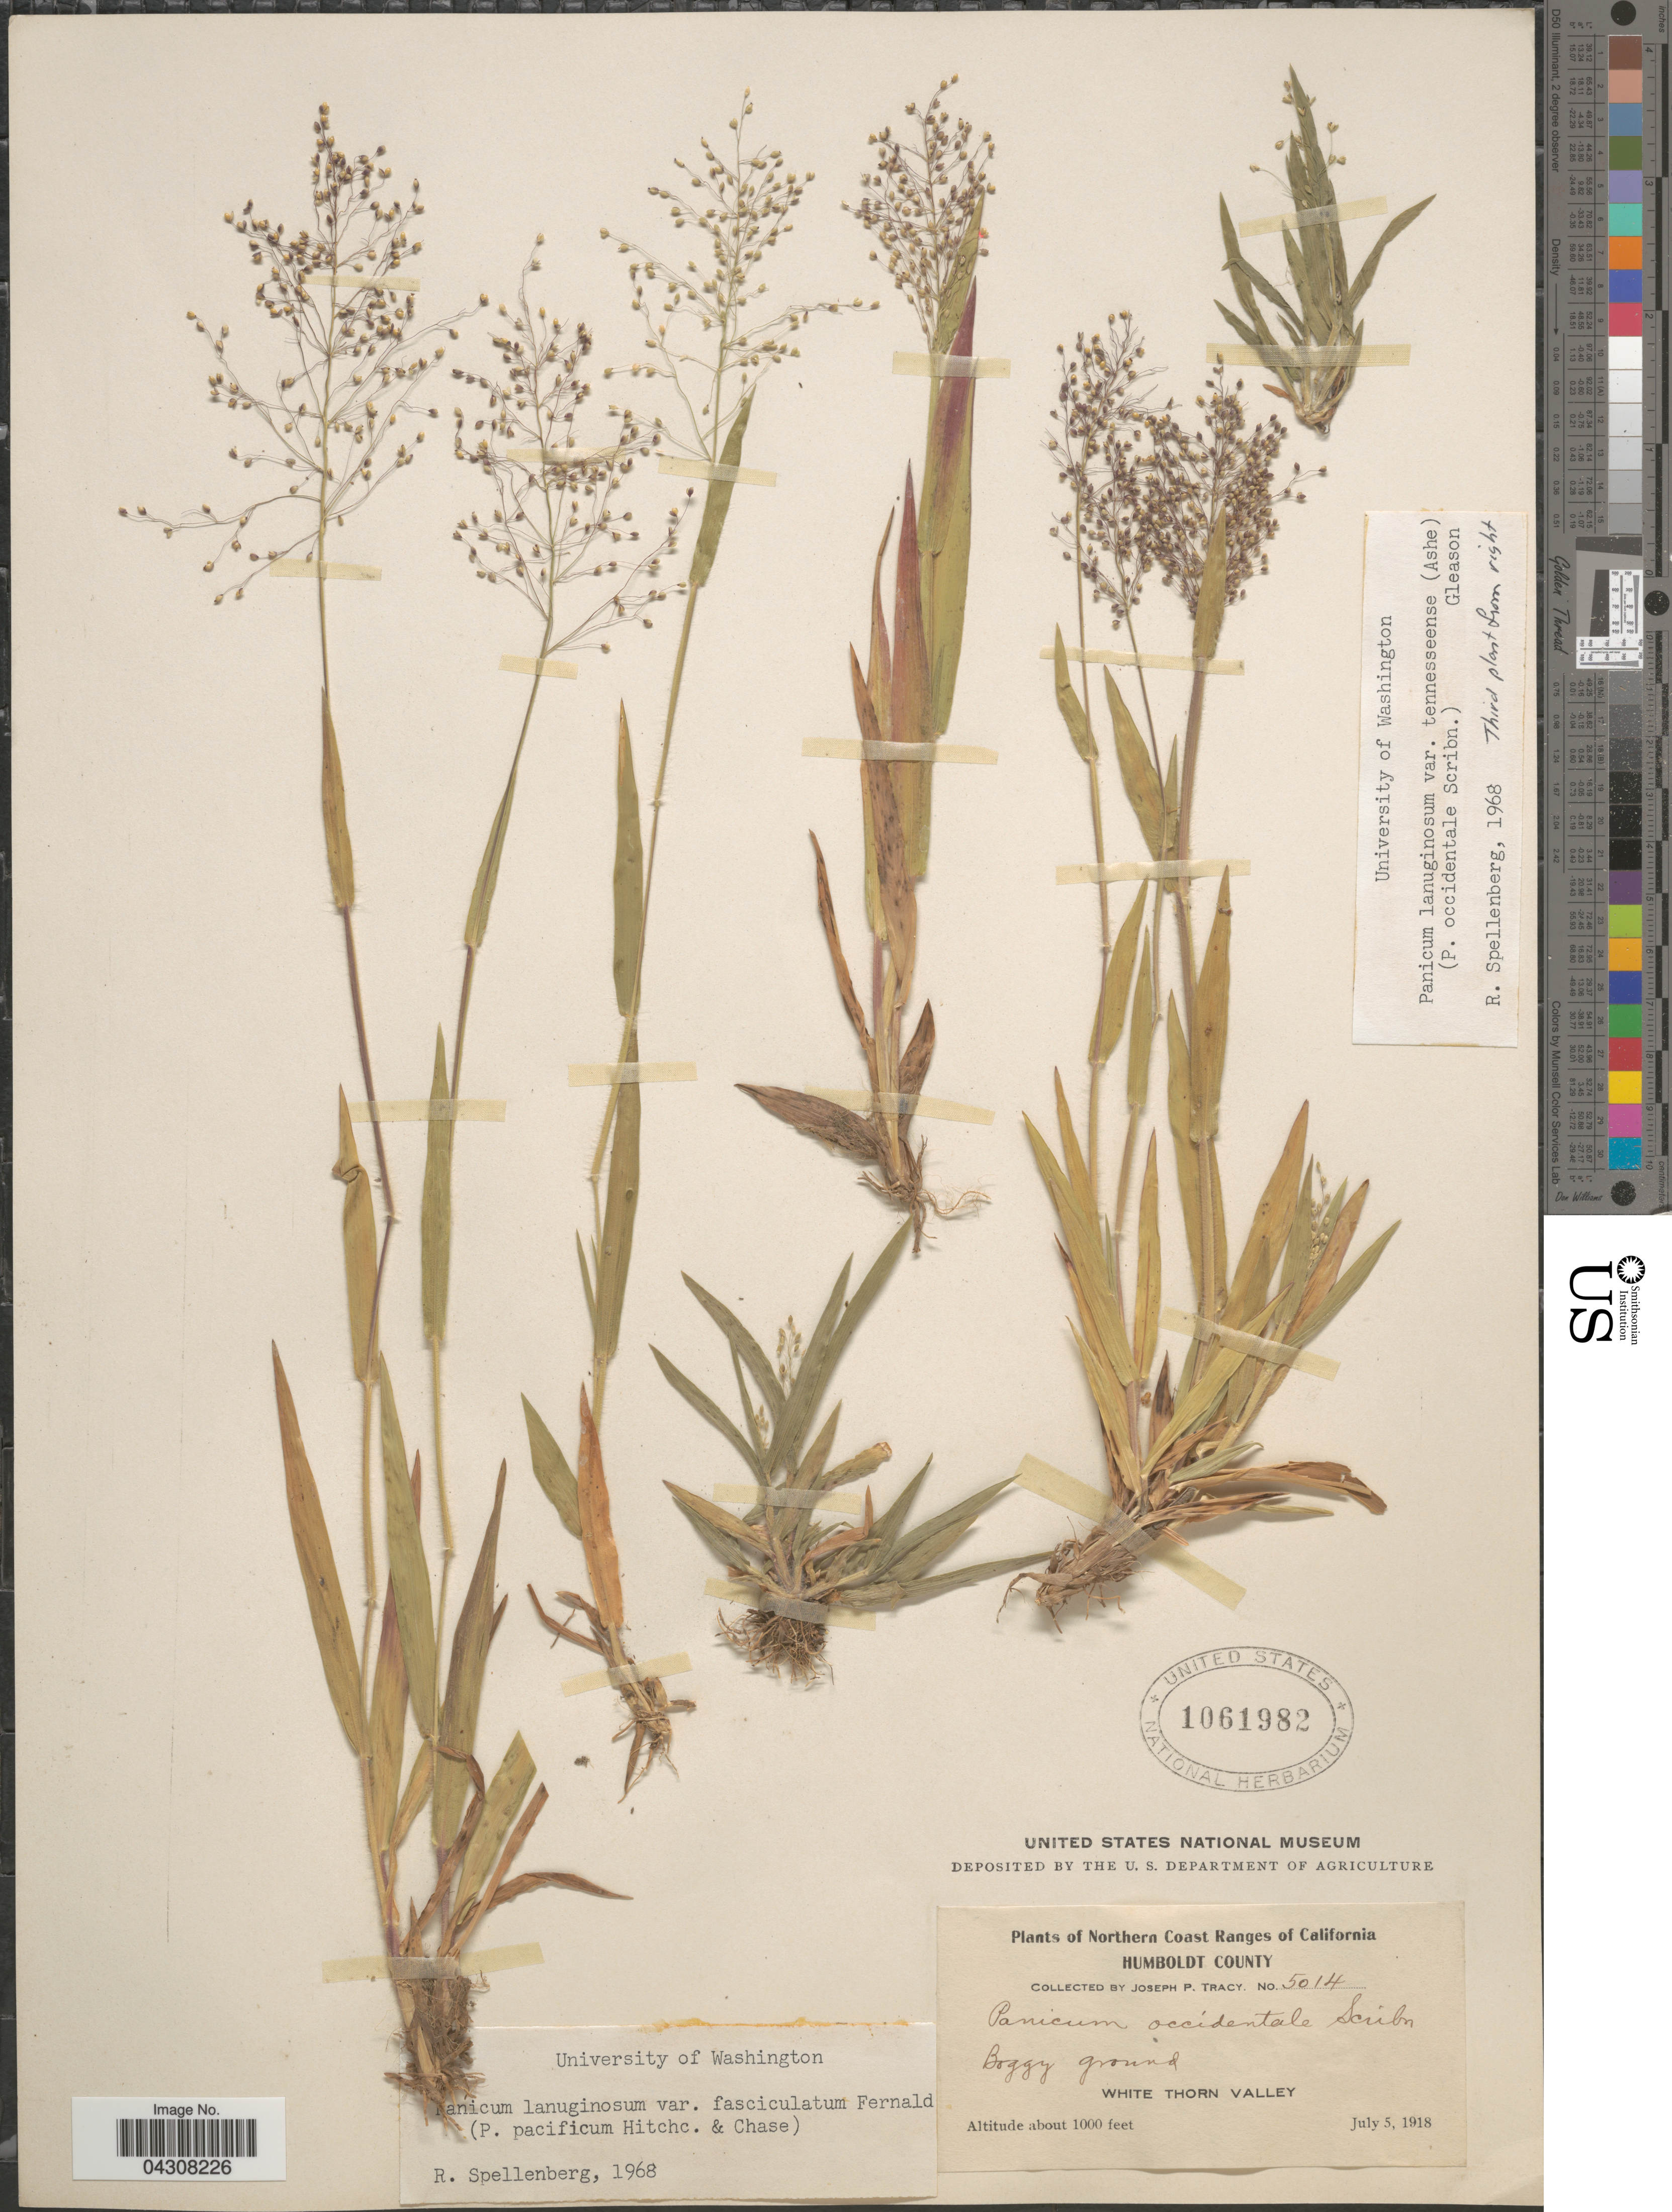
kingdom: Plantae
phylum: Tracheophyta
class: Liliopsida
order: Poales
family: Poaceae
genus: Dichanthelium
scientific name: Dichanthelium acuminatum var. acuminatum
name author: (Sw.) Gould & C.A. Clark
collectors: J. Tracy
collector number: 5014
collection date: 1918-07-05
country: United States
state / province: California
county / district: Humboldt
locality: Northern Coast Ranges of California. Humboldt County. Boggy ground, White Thorn Valley.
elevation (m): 305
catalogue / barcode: US 1061982